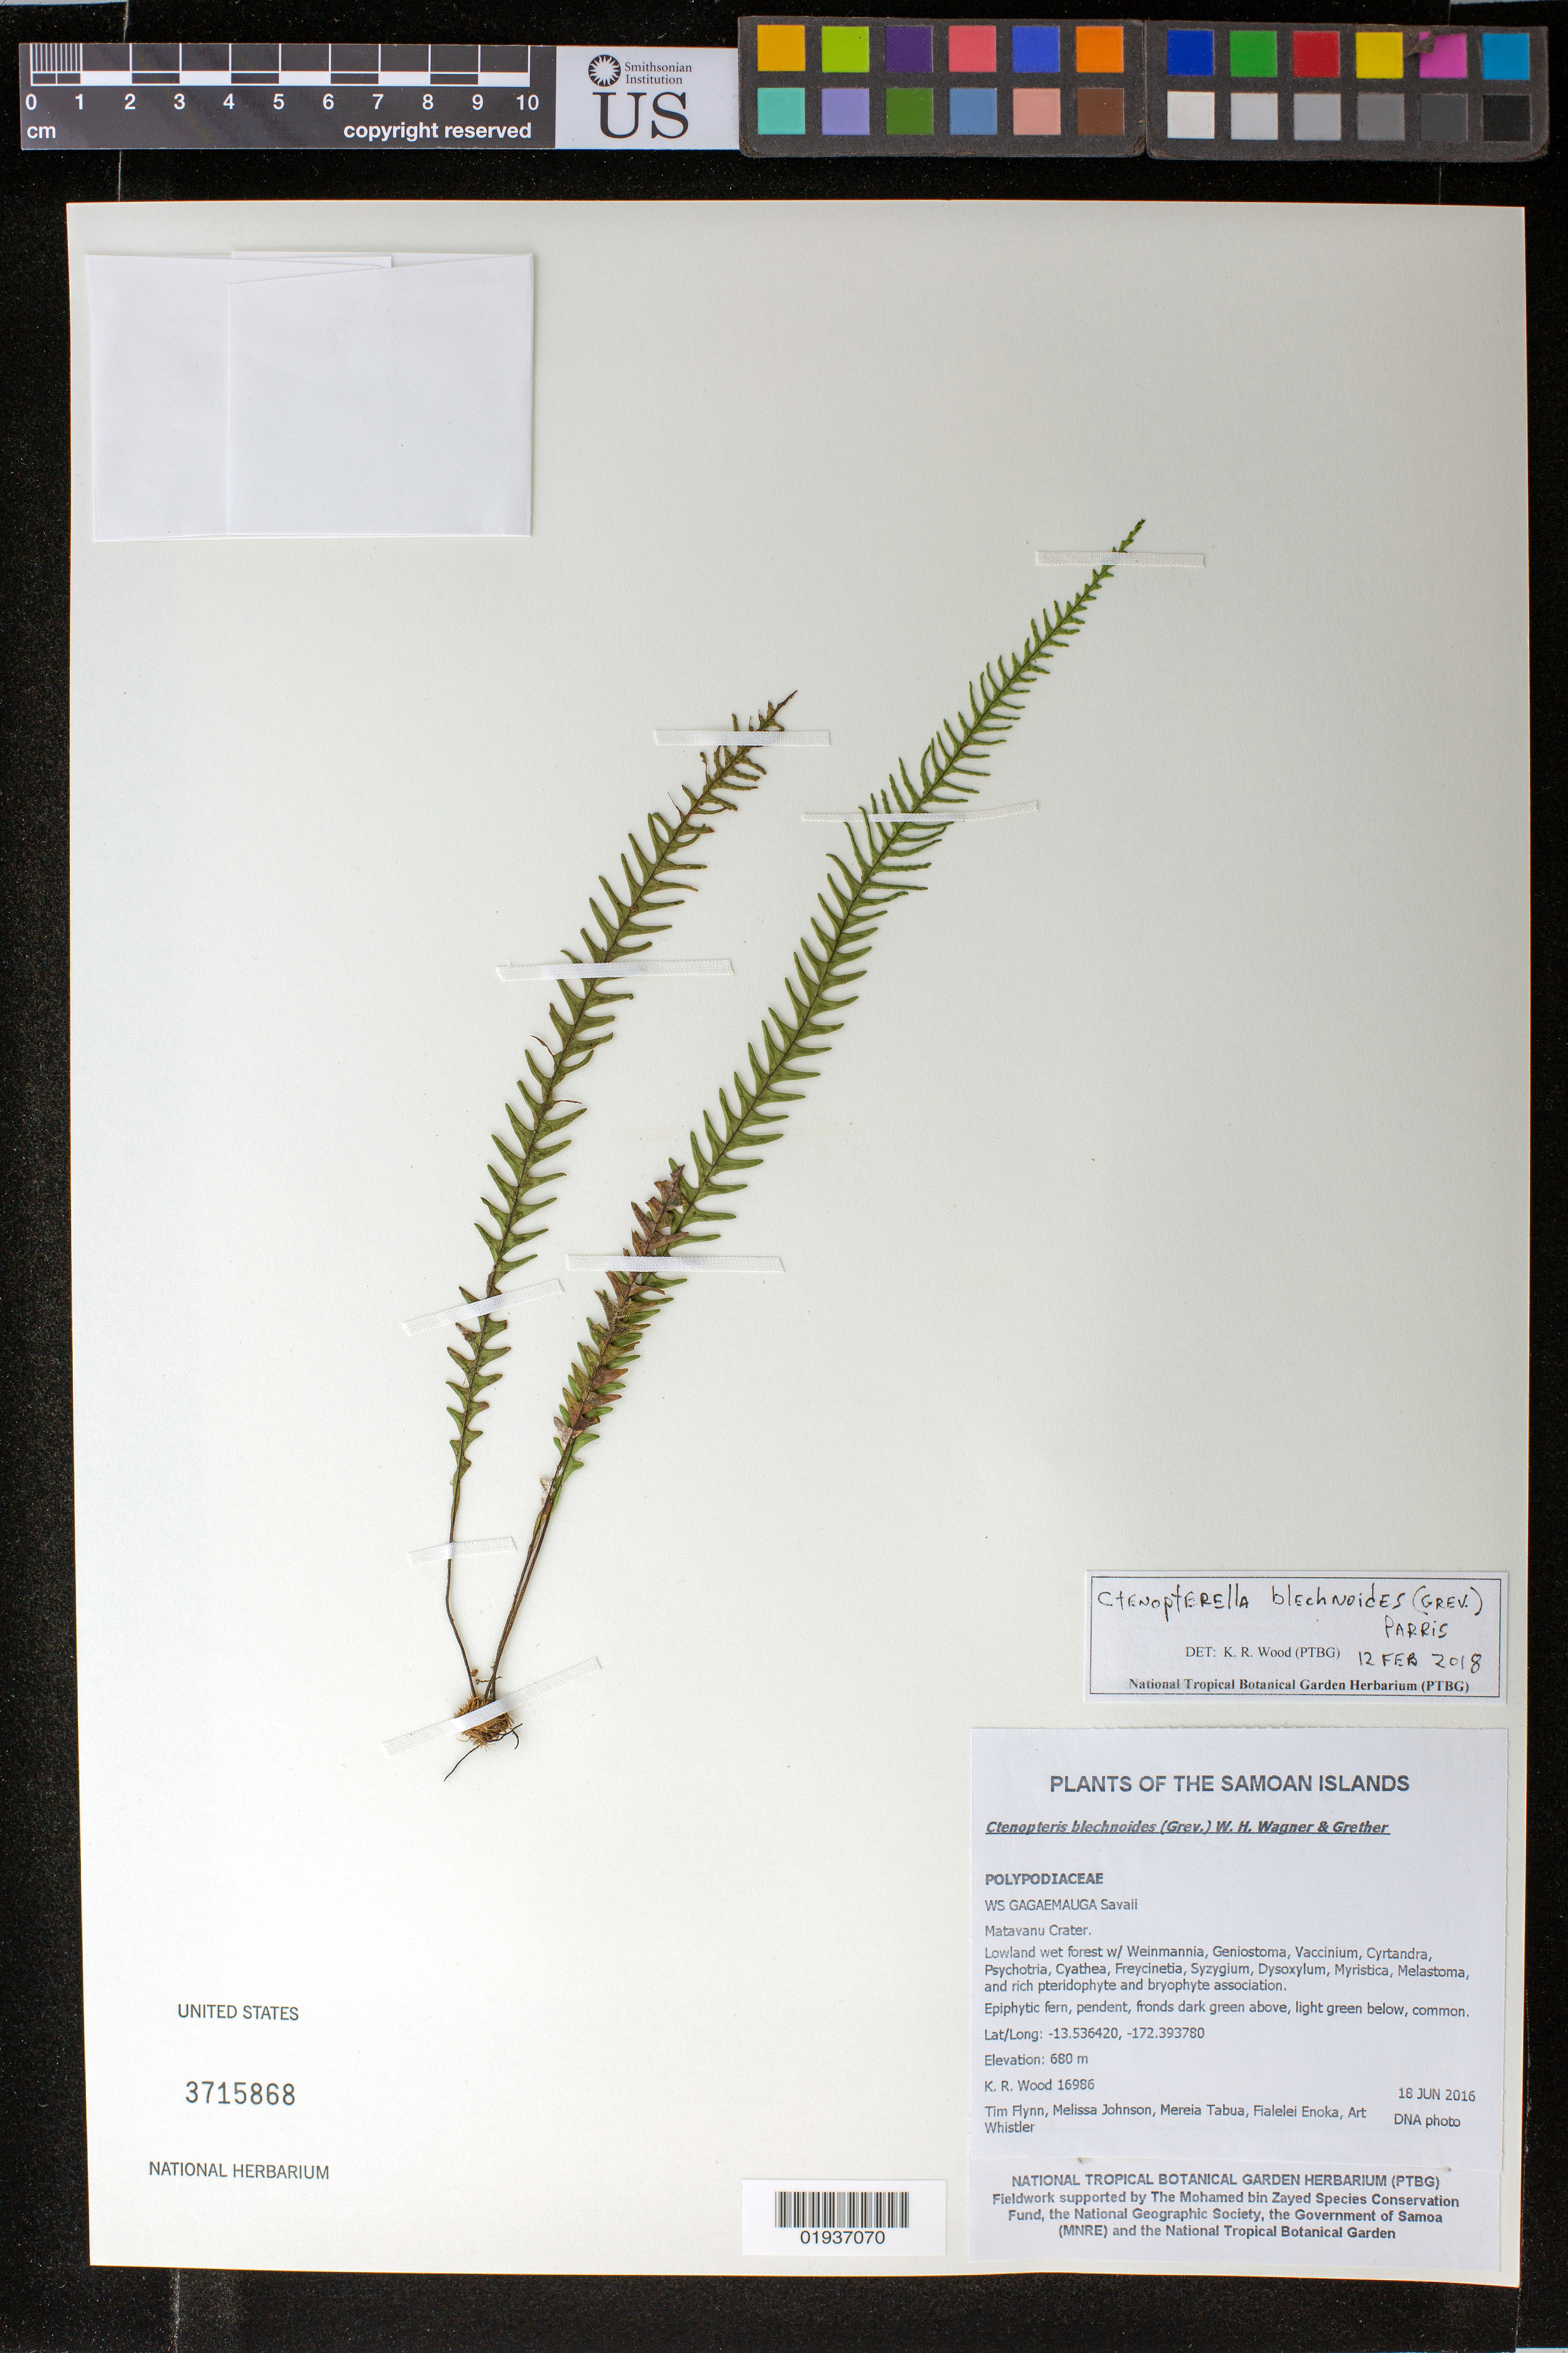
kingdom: Plantae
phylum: Tracheophyta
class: Polypodiopsida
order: Polypodiales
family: Polypodiaceae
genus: Ctenopterella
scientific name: Ctenopterella blechnoides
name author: (Grev.) Parris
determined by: Wood, Kenneth R.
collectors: K. R. Wood, T. W. Flynn, M. Johnson, M. Tabua, F. Enoka & A. Whistler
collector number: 16986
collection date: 2016-06-18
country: Samoa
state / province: Gagaifomauga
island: Savai'i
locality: Matavanu Crater.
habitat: Lowland wet forest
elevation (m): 680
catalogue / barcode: US 3715868